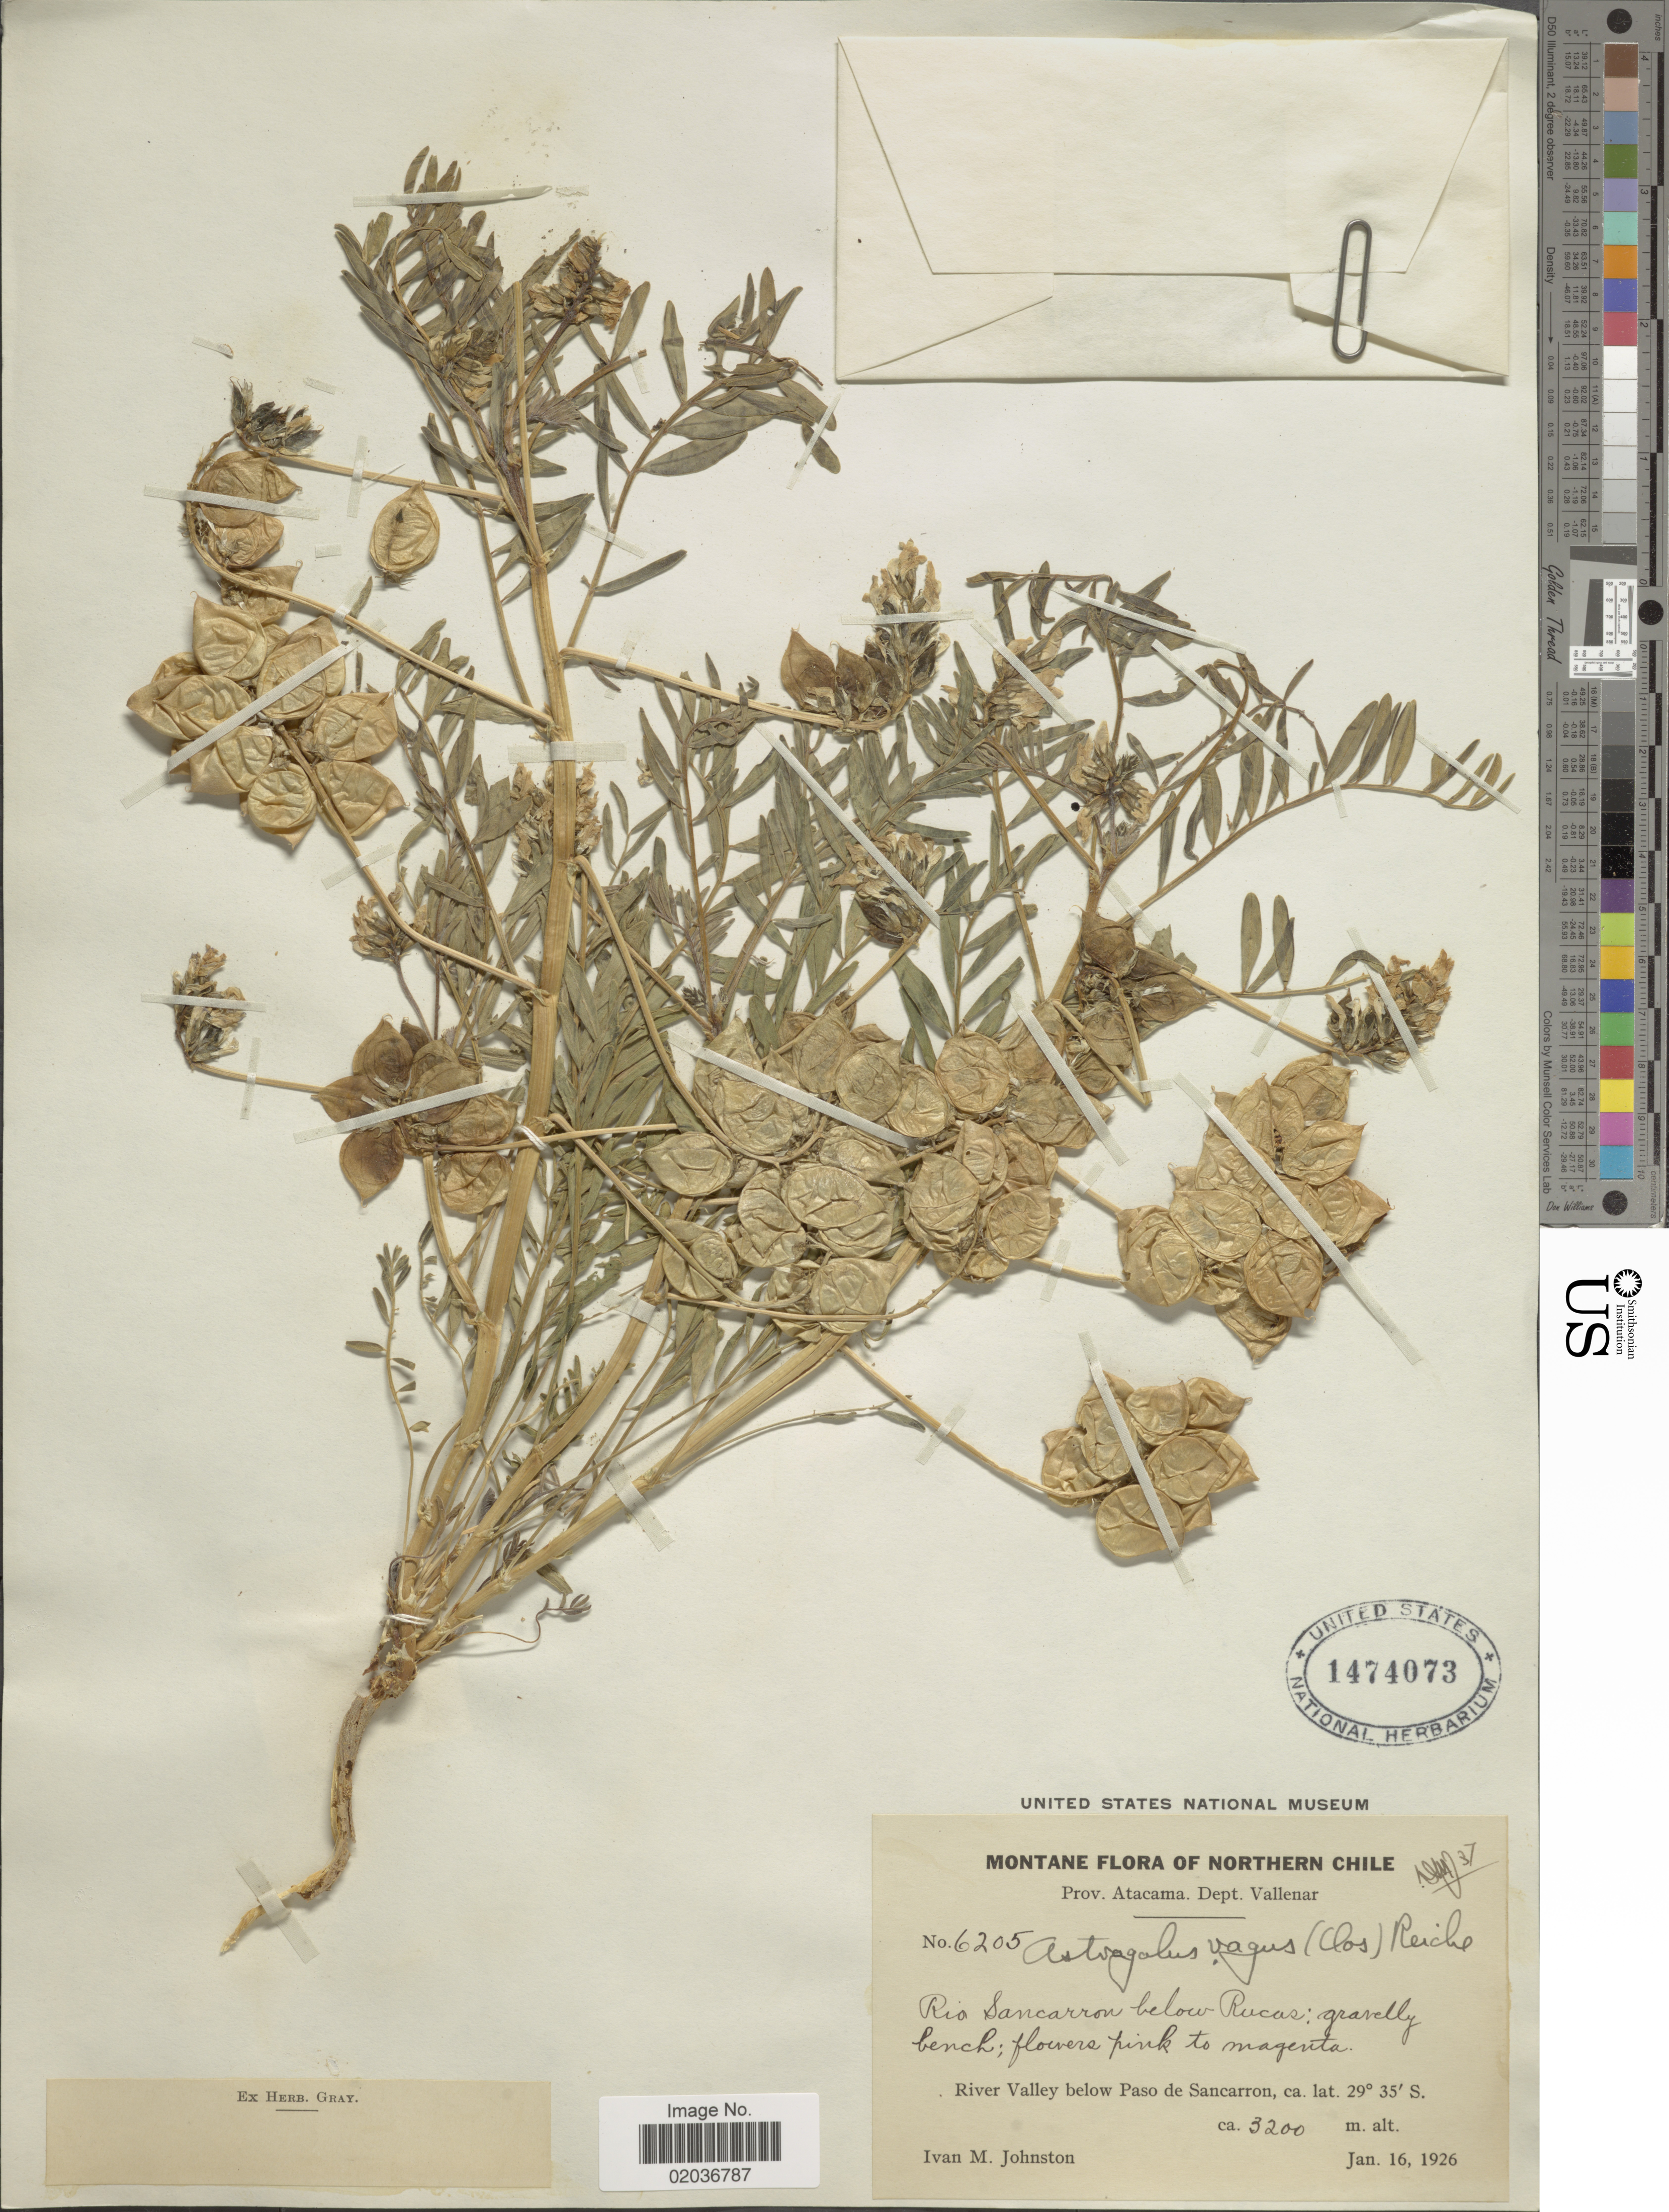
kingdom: Plantae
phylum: Tracheophyta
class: Magnoliopsida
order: Fabales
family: Fabaceae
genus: Astragalus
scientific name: Astragalus vagus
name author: Reiche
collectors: I.M. Johnston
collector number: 6205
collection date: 1926-01-16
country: Chile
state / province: Atacama (III)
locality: Montane of Northern Chile, Dept. Vallenar, Rio Sancarron below Rucas, River Valley below Paso de Sancarron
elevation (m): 3200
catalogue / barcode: US 1474073